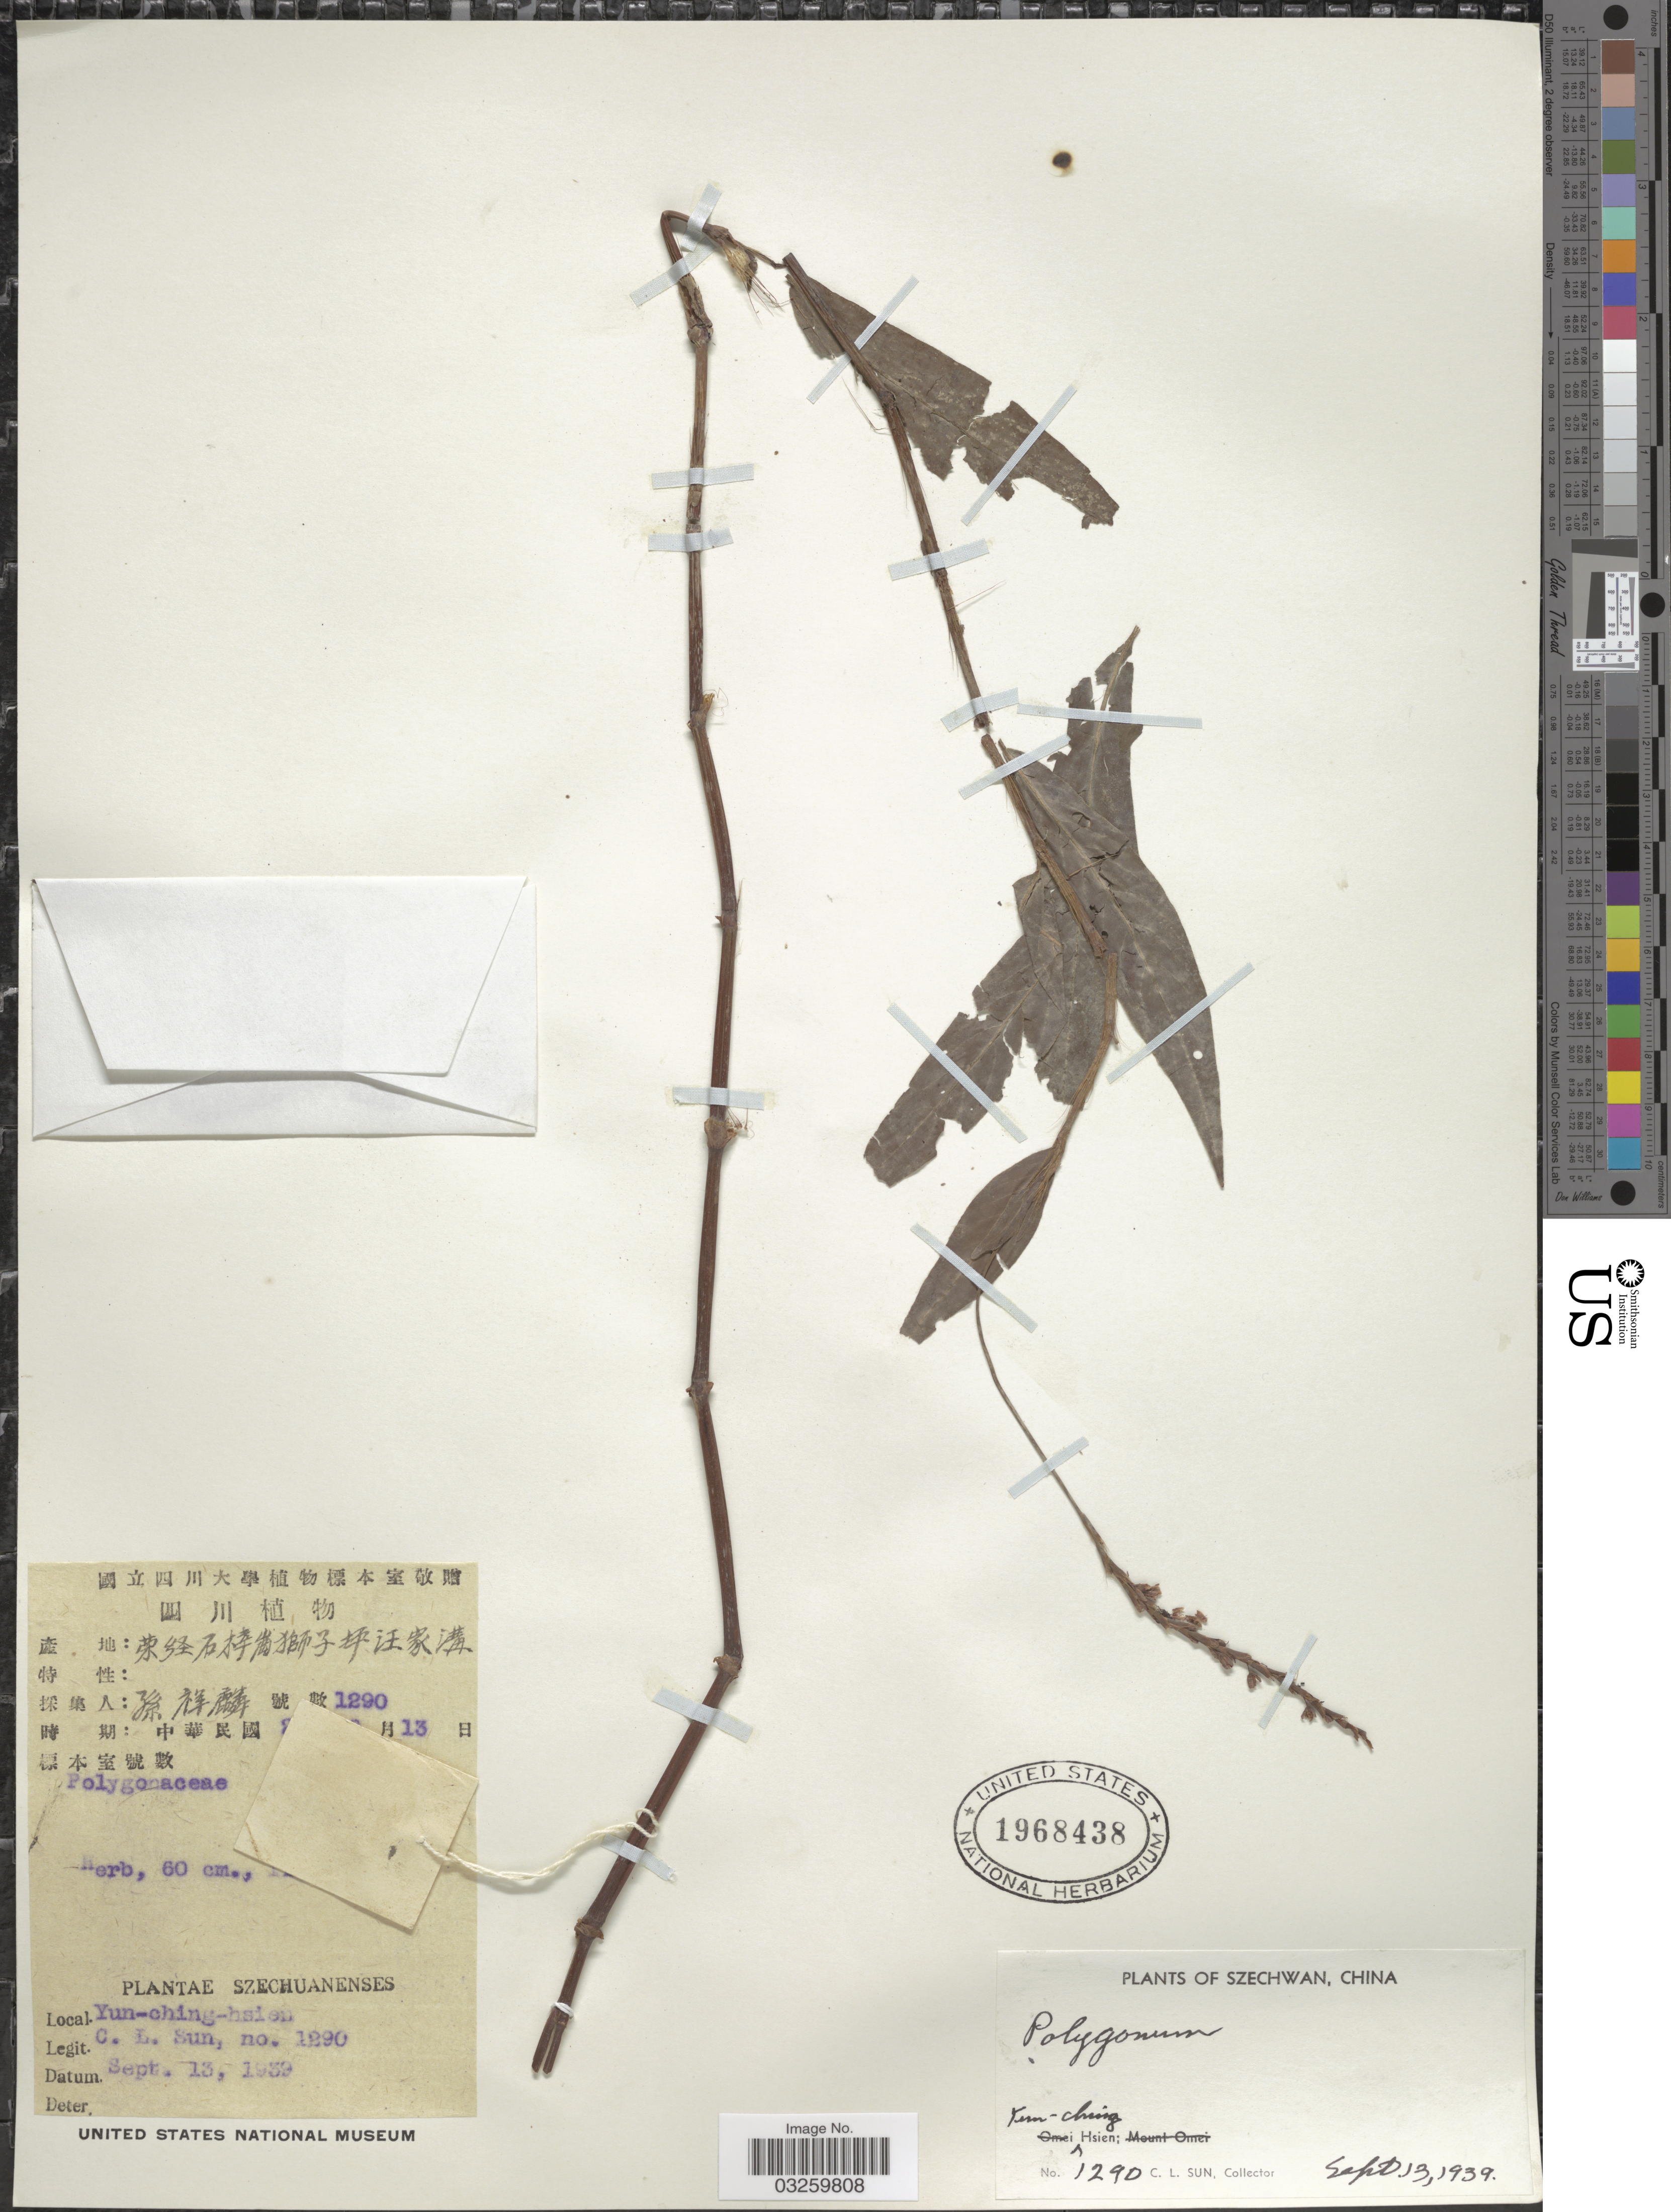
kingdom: Plantae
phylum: Tracheophyta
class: Magnoliopsida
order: Caryophyllales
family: Polygonaceae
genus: Polygonum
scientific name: Polygonum sp.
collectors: C. Sun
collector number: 1290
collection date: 1939-09-13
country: China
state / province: Sichuan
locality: Szechwan. Tun-ching Hsien.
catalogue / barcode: US 1968438